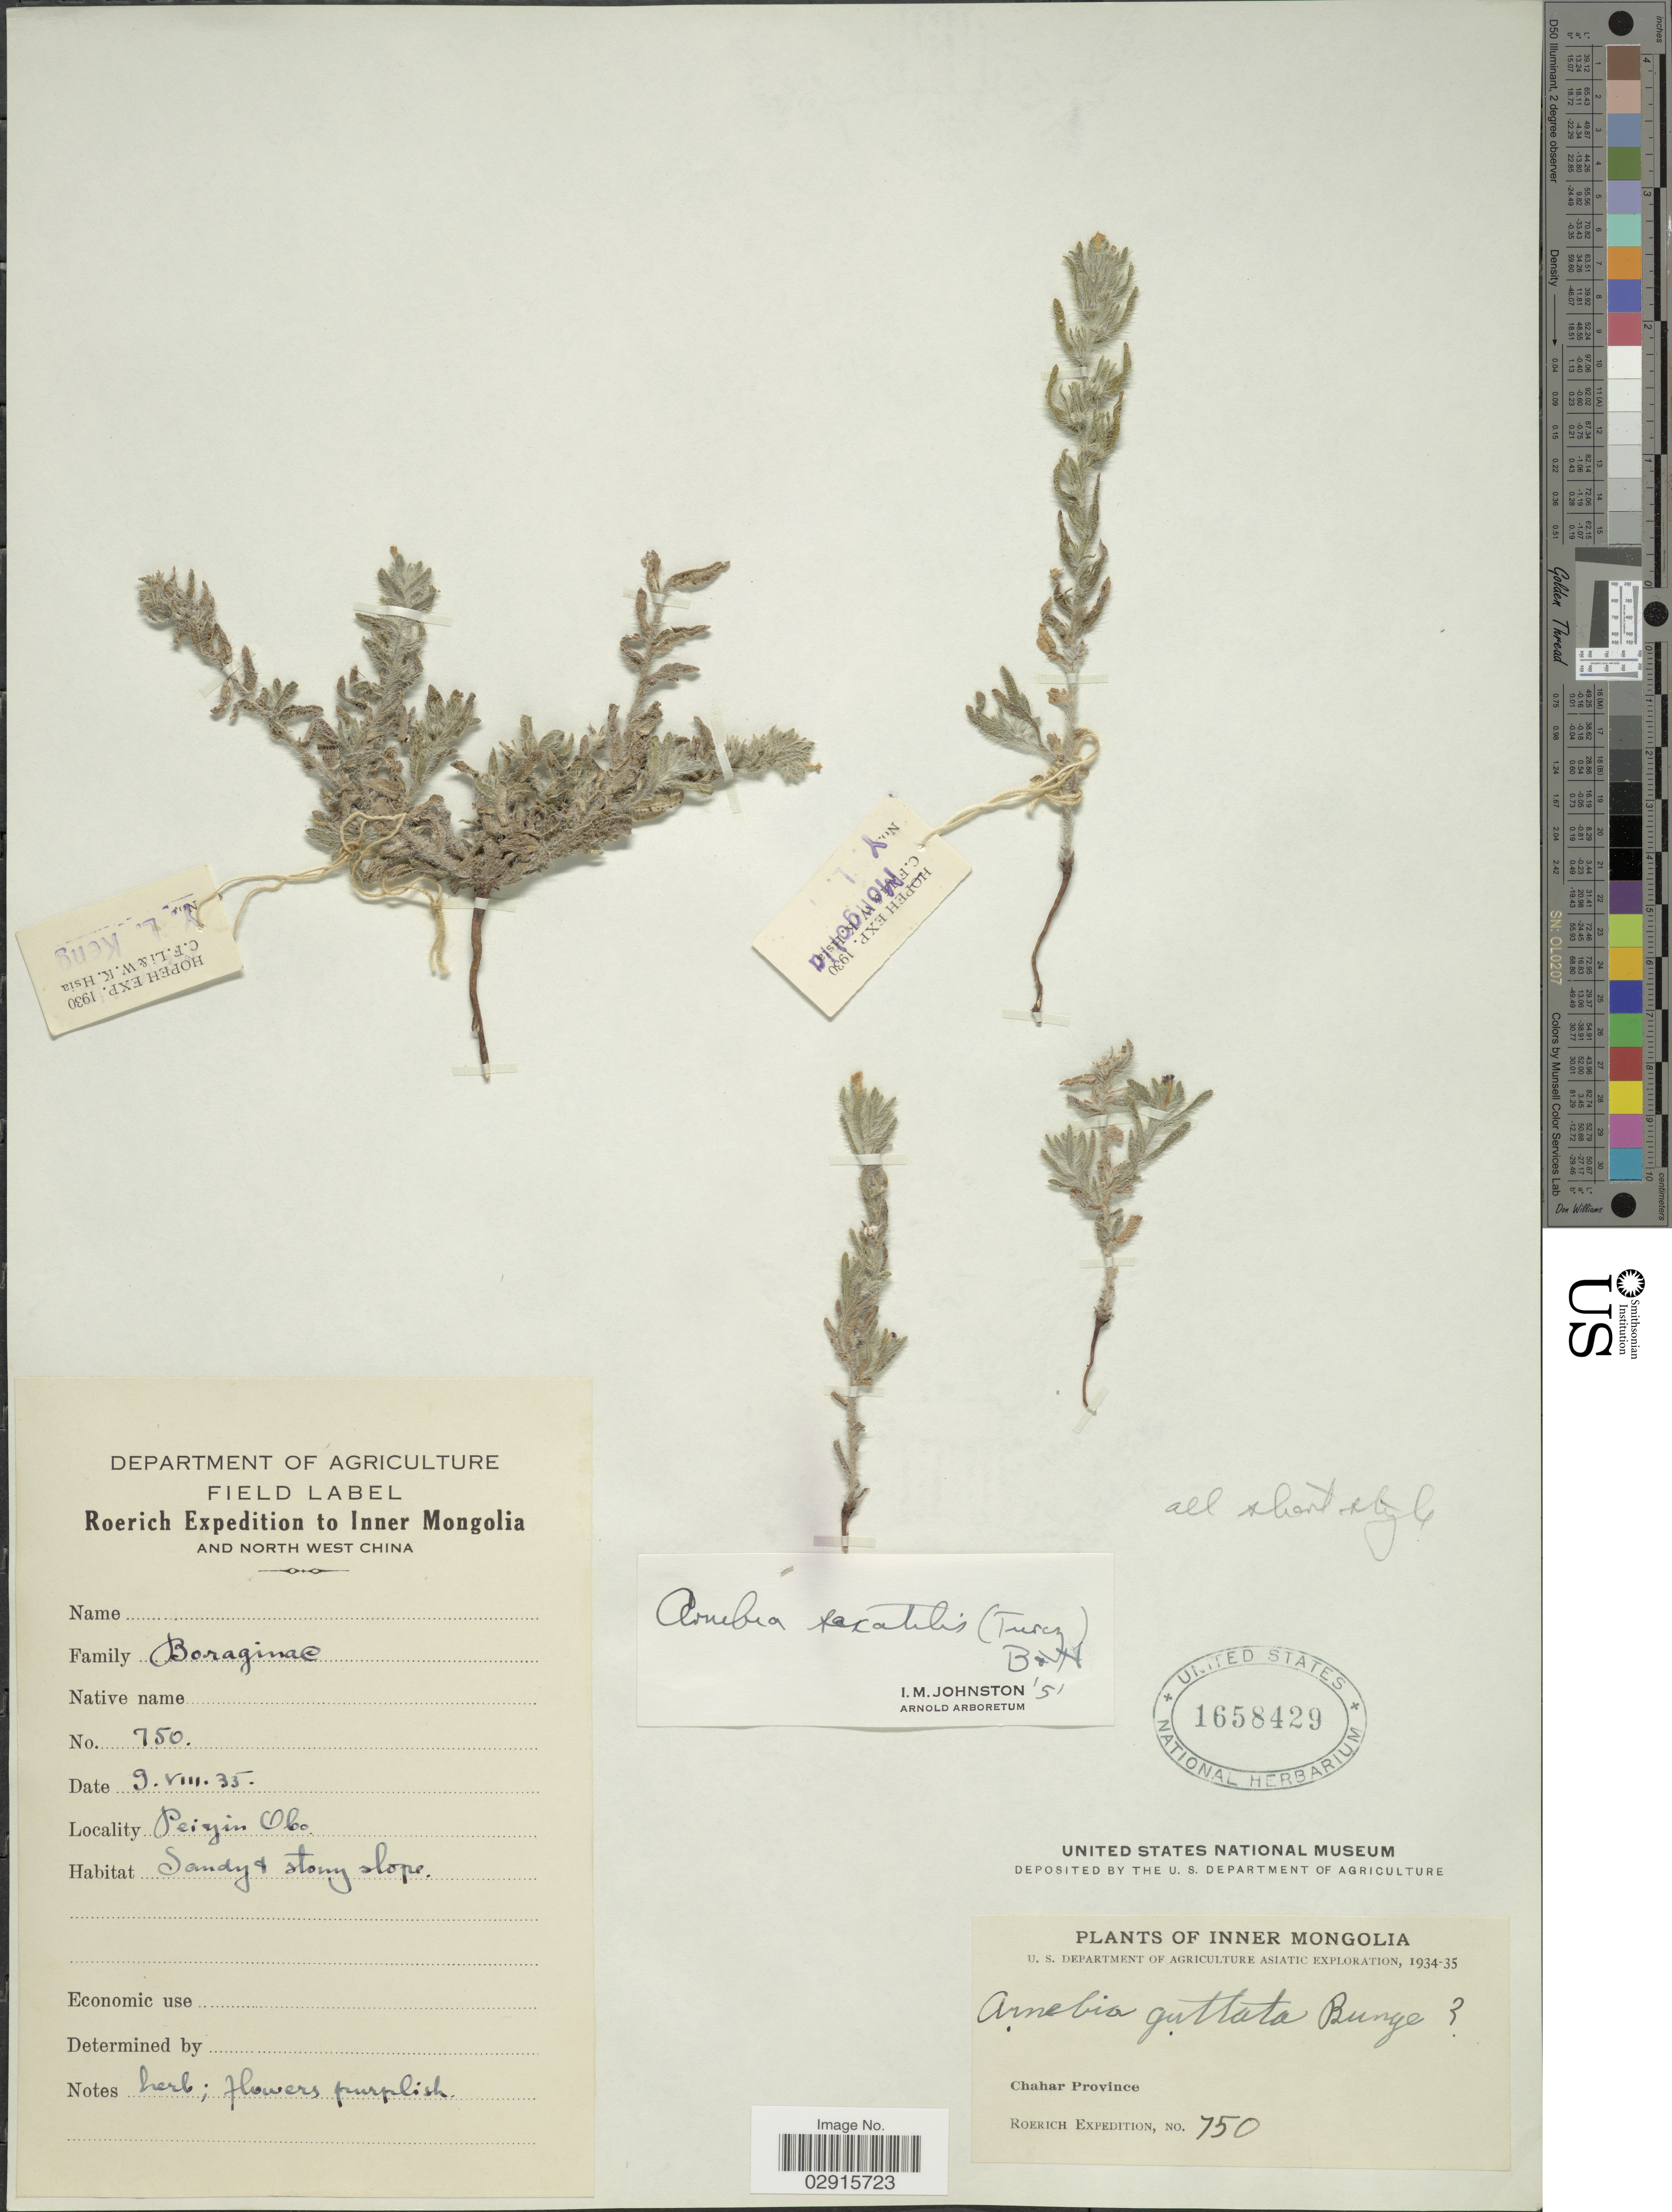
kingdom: Plantae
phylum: Tracheophyta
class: Magnoliopsida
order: Boraginales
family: Boraginaceae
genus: Arnebia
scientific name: Arnebia saxatile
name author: (Pall.) Benth. & Hook. f.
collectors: Roerich Expedition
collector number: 750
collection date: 1935-08-09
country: China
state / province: Nei Monggol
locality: Inner Mongolia and North West China. Chahar Province. Peiyin Obo.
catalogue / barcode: US 1658429